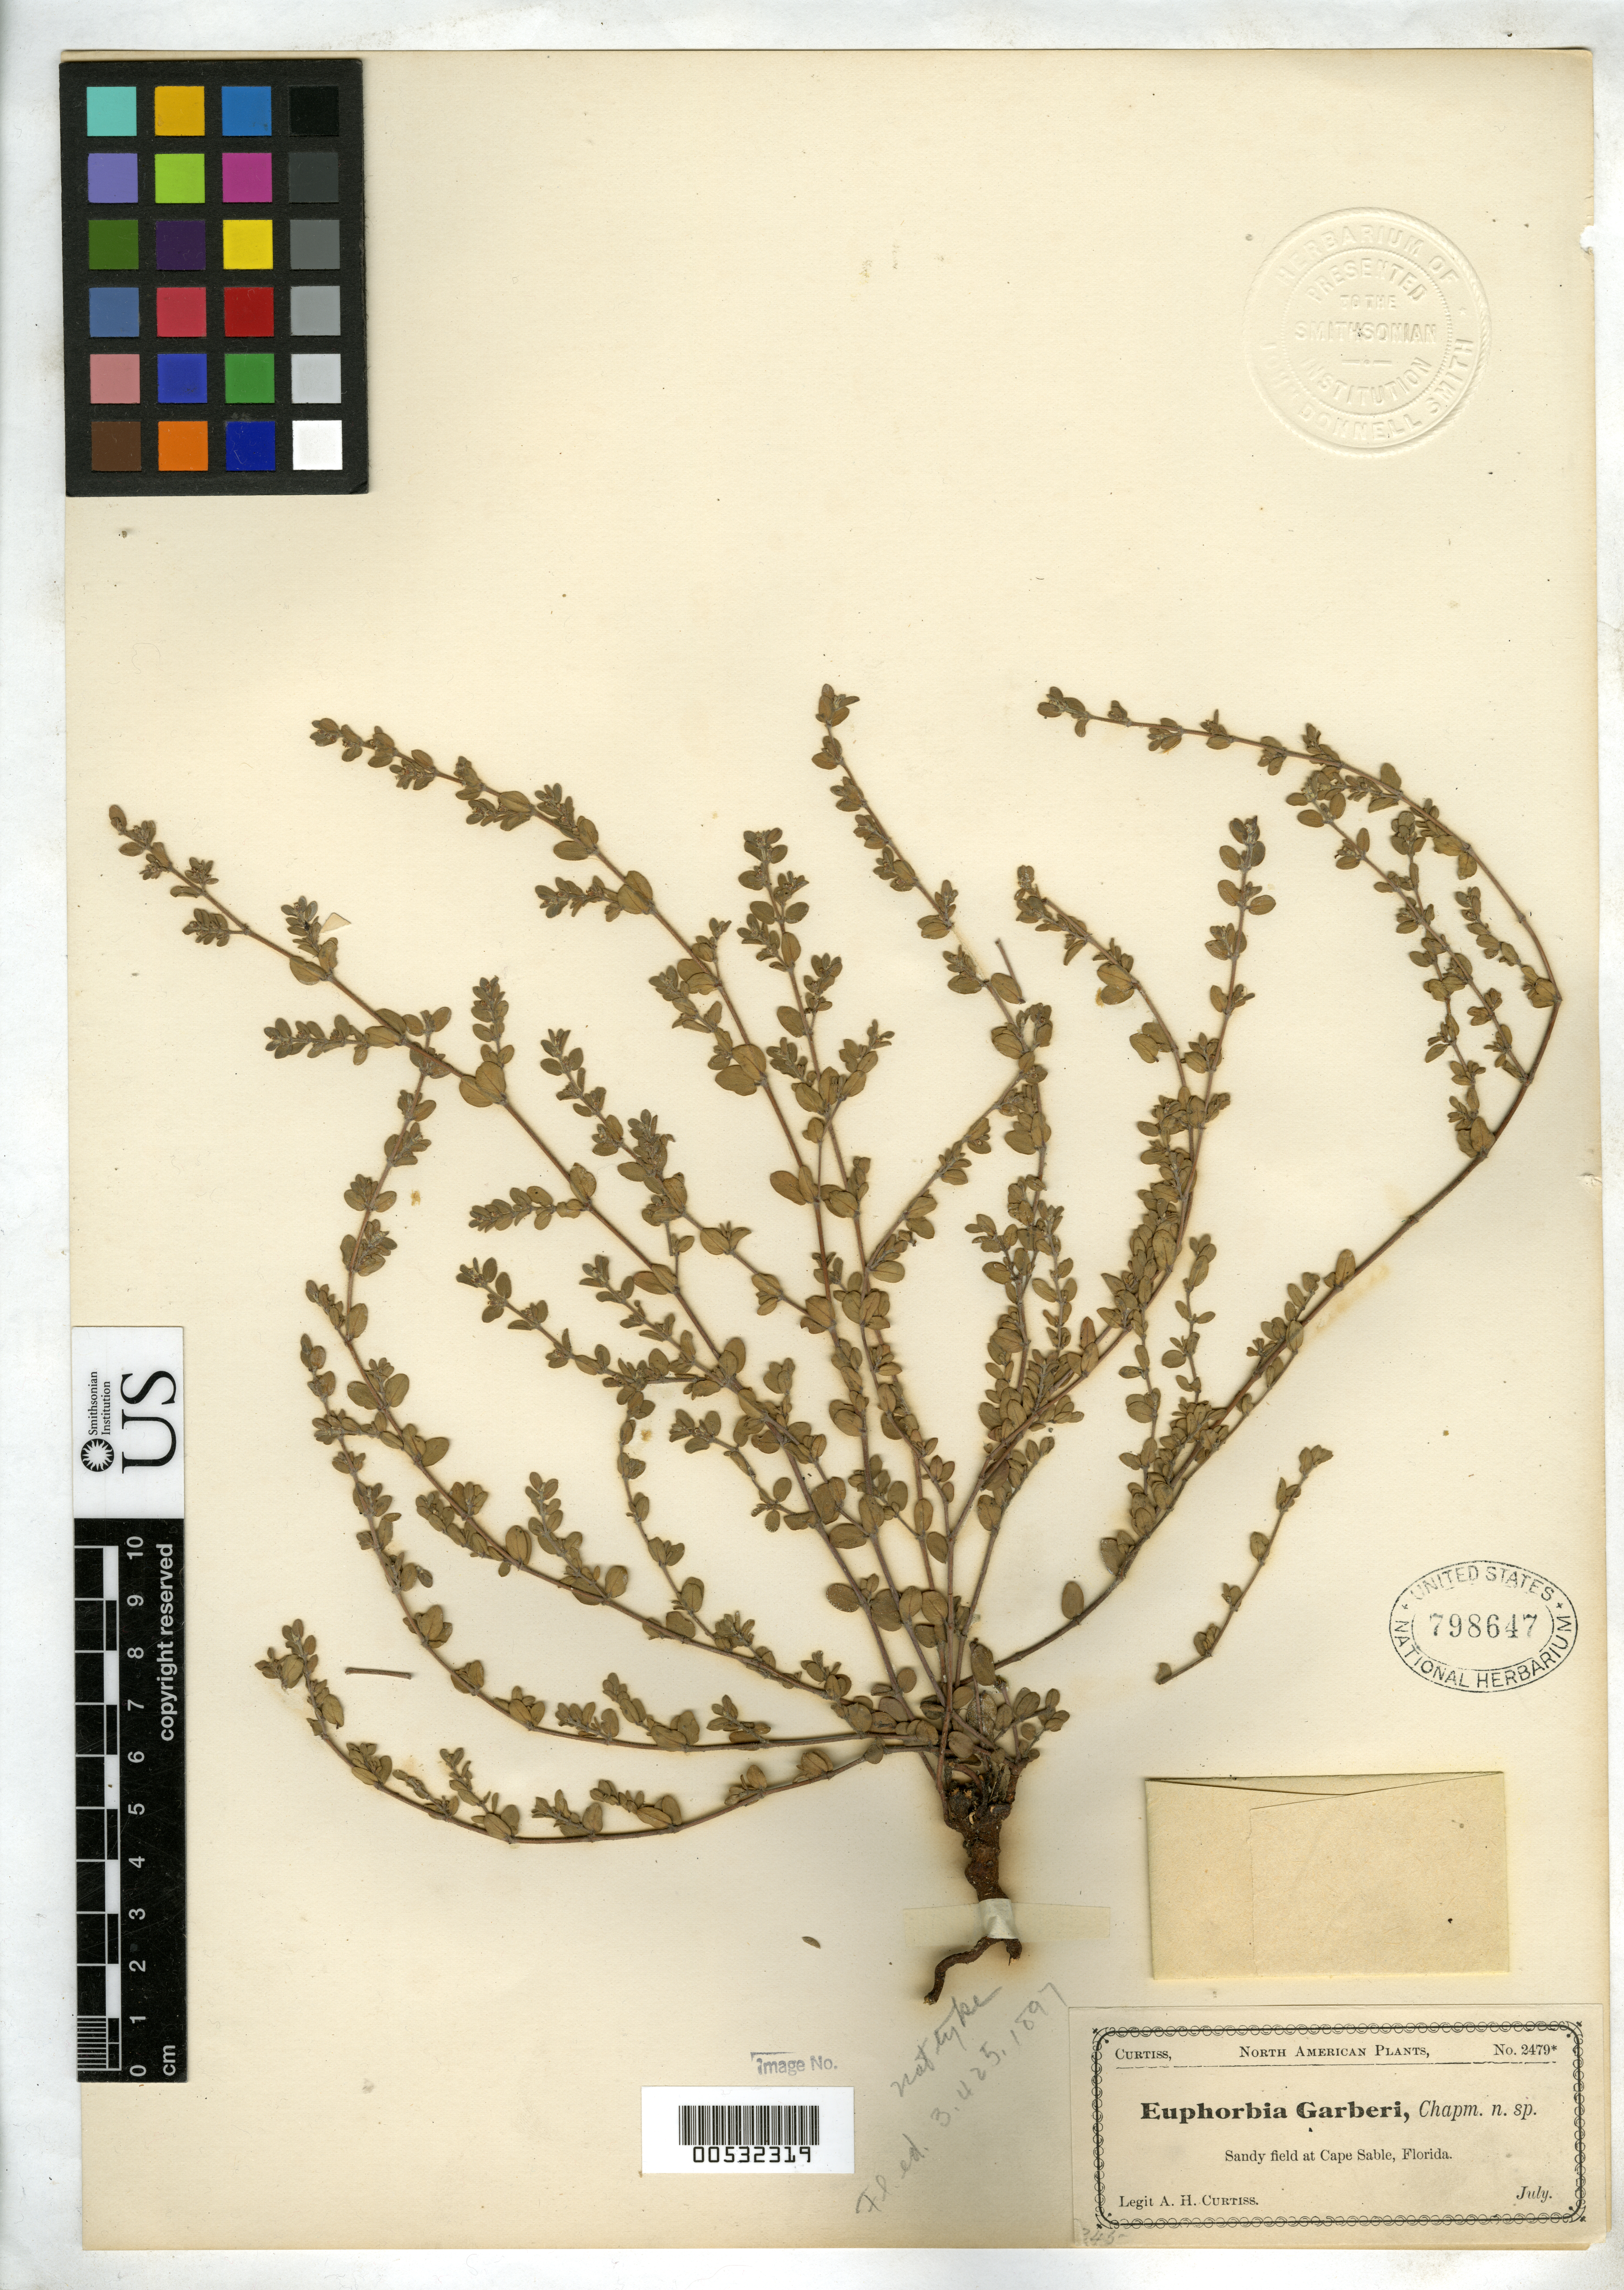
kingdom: Plantae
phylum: Tracheophyta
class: Magnoliopsida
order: Malpighiales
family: Euphorbiaceae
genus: Euphorbia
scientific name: Euphorbia garberi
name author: Engelm. ex Chapm.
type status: Possible Type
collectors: A. H. Curtiss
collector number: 2479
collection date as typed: Jul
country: United States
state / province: Florida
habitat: Sandy field.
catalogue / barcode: US 798647